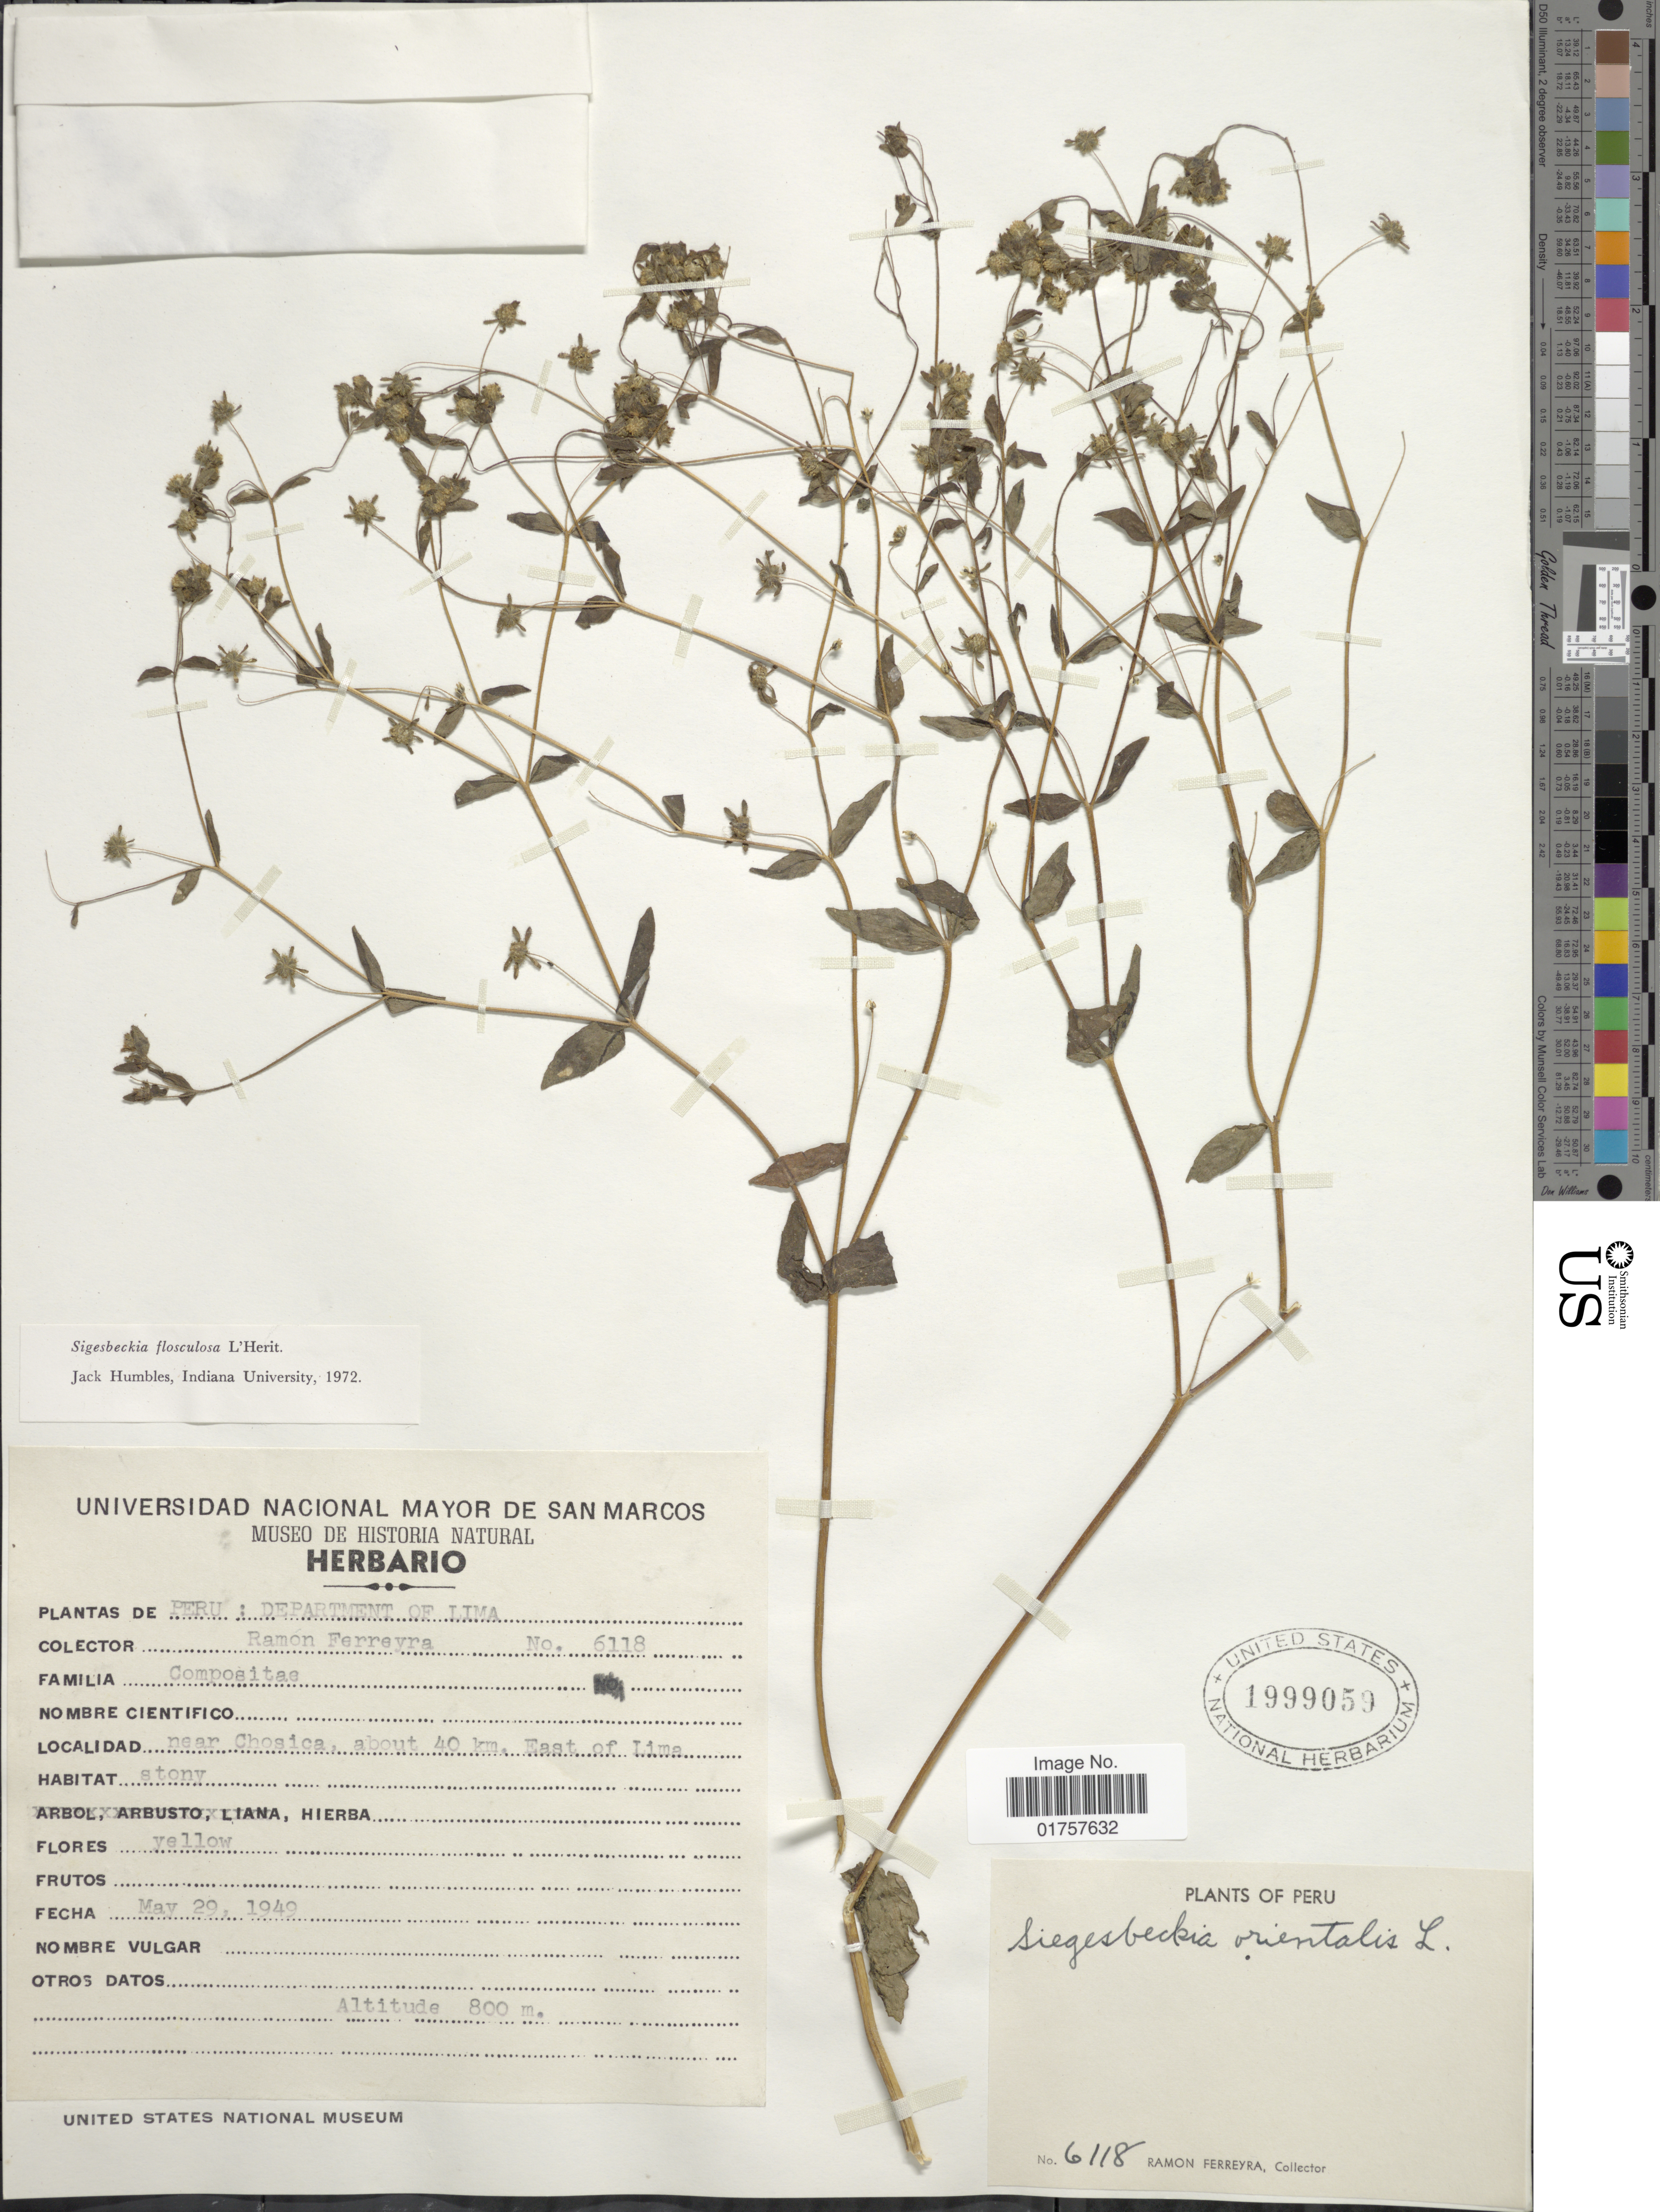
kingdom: Plantae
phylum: Tracheophyta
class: Magnoliopsida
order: Asterales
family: Asteraceae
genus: Sigesbeckia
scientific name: Sigesbeckia flosculosa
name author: L'Hér.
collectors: R. A. Ferreyra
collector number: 6118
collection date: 1949-05-29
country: Peru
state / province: Lima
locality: Near Chosica, about 40 km. East of Lima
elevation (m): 800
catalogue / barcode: US 1999059